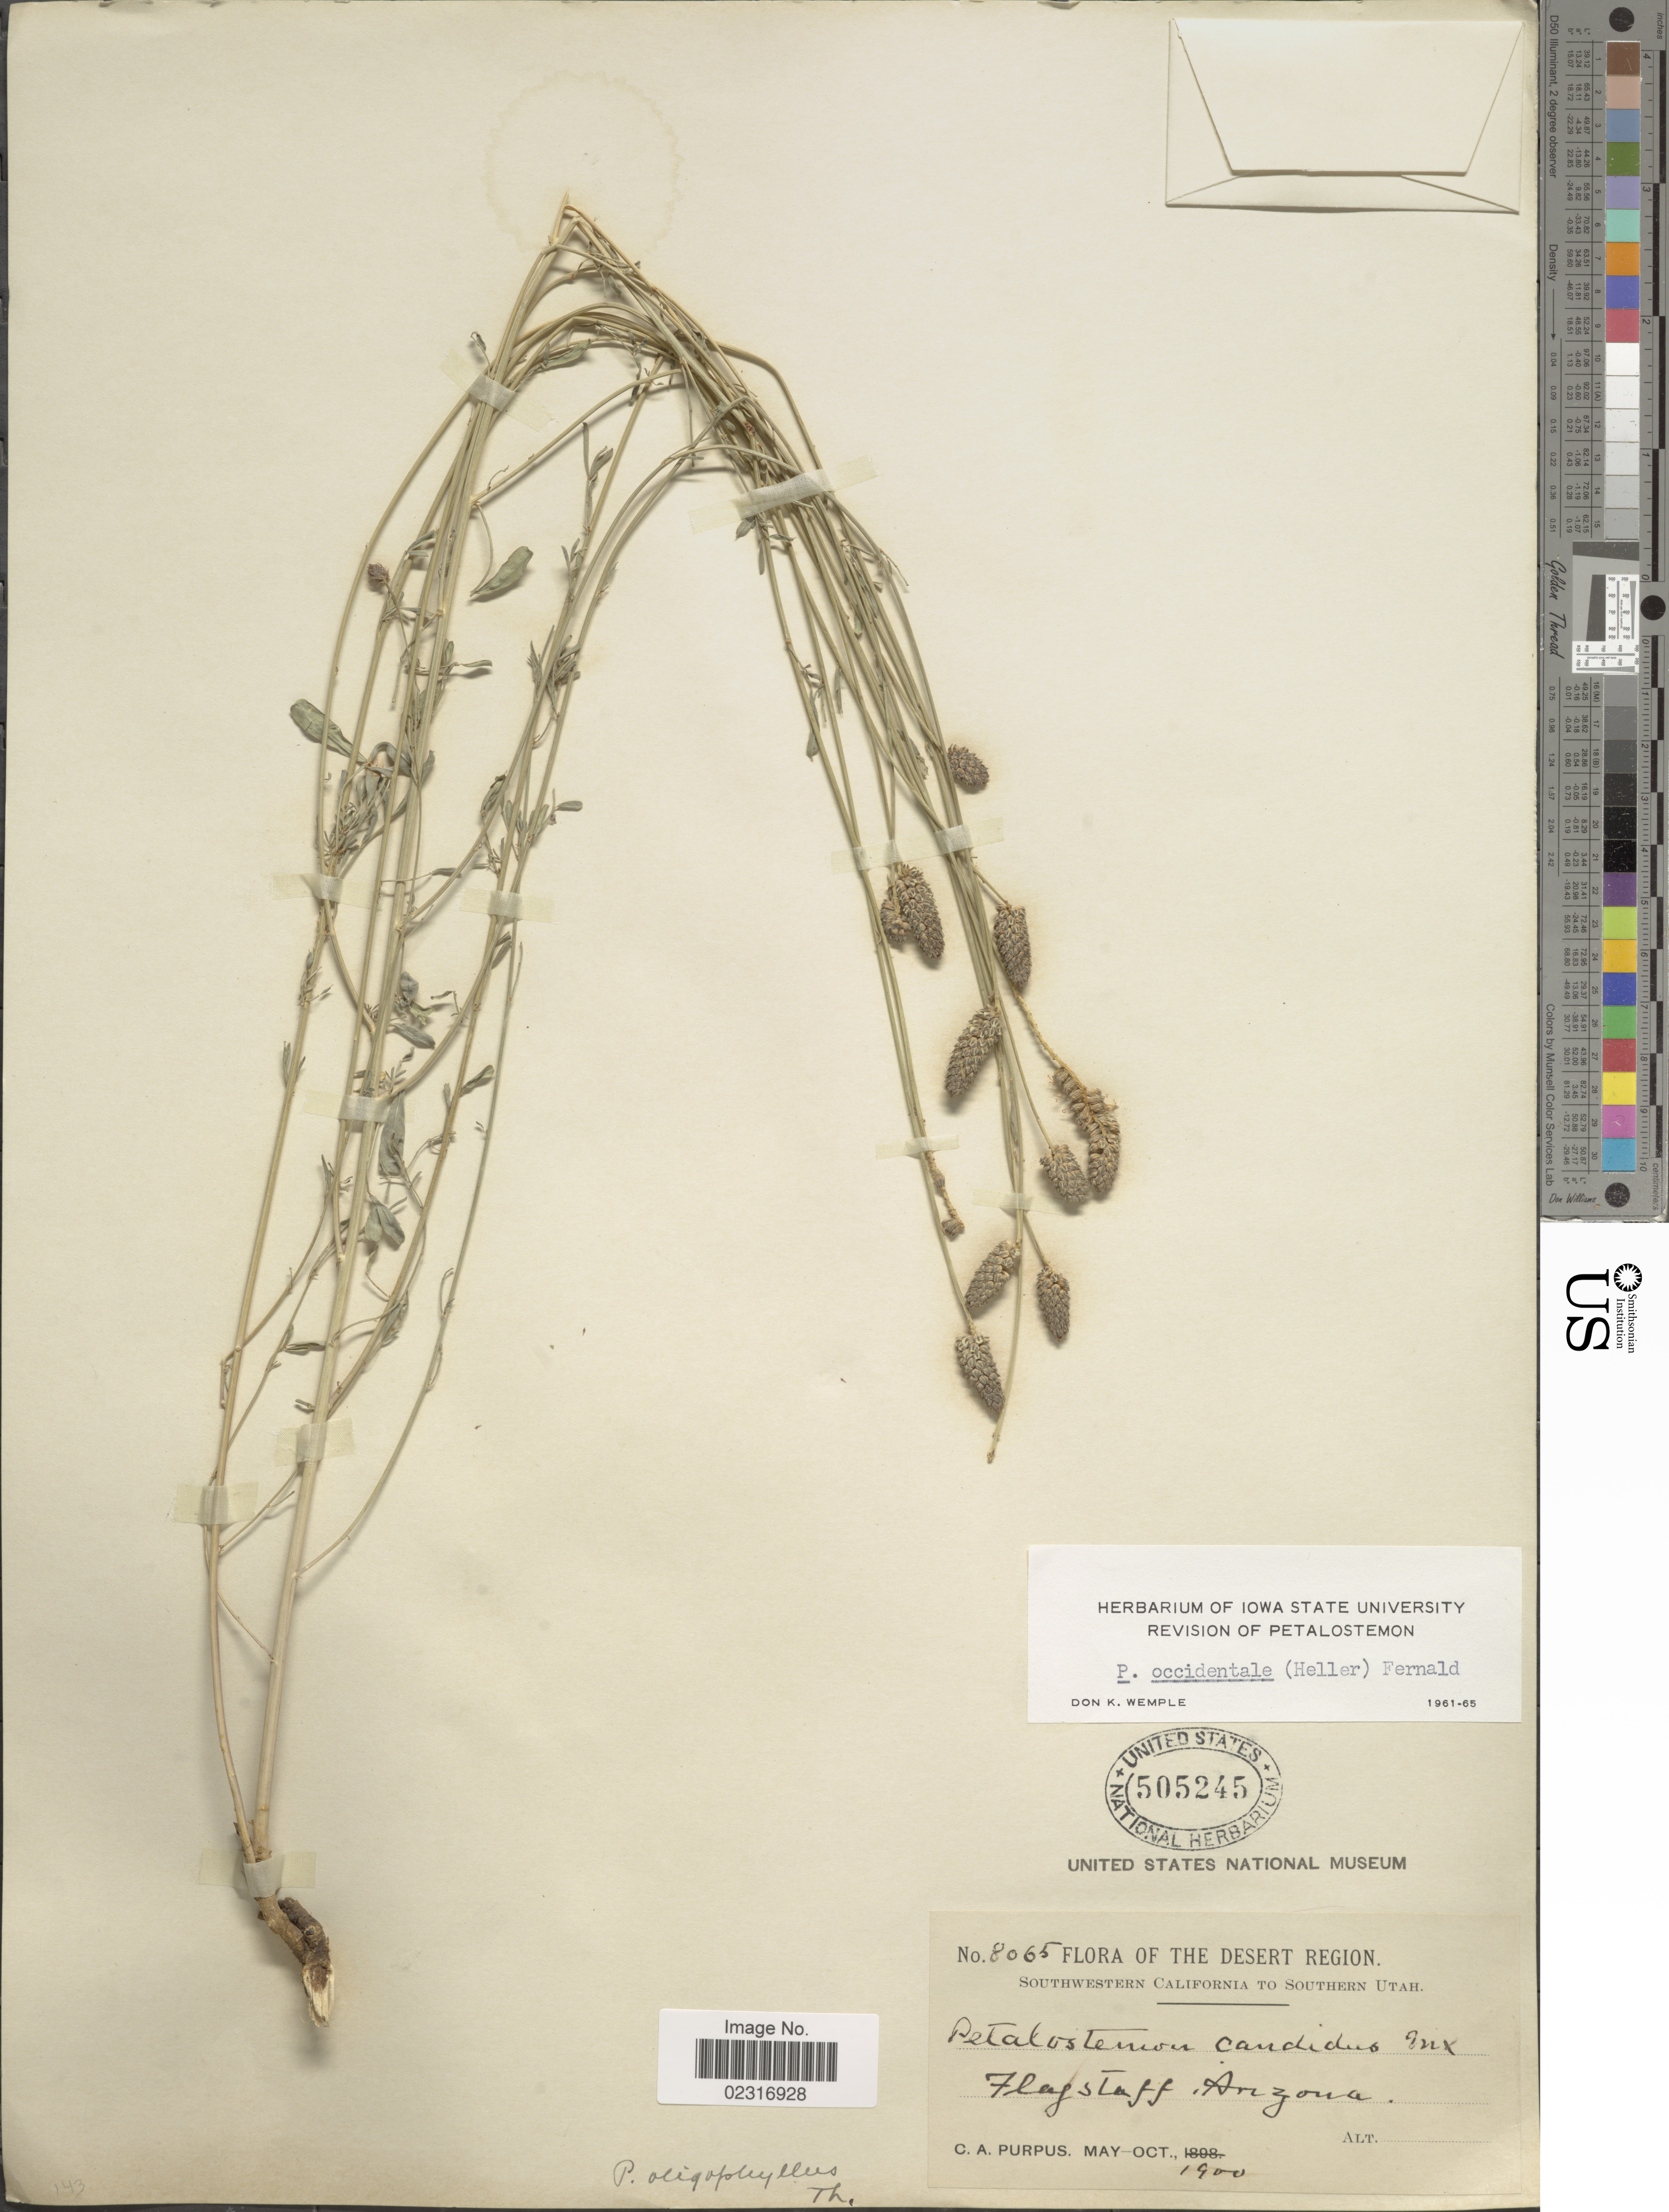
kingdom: Plantae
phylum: Tracheophyta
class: Magnoliopsida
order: Fabales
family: Fabaceae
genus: Dalea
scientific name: Dalea candida var. oligophylla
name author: (Torr) Shinners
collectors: C. A. Purpus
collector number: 8065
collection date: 1900-05/1900-10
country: United States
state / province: Arizona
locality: The Desert Region. Southwestern California to Southern Utah. Flagstaff, Arizona.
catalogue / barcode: US 505245